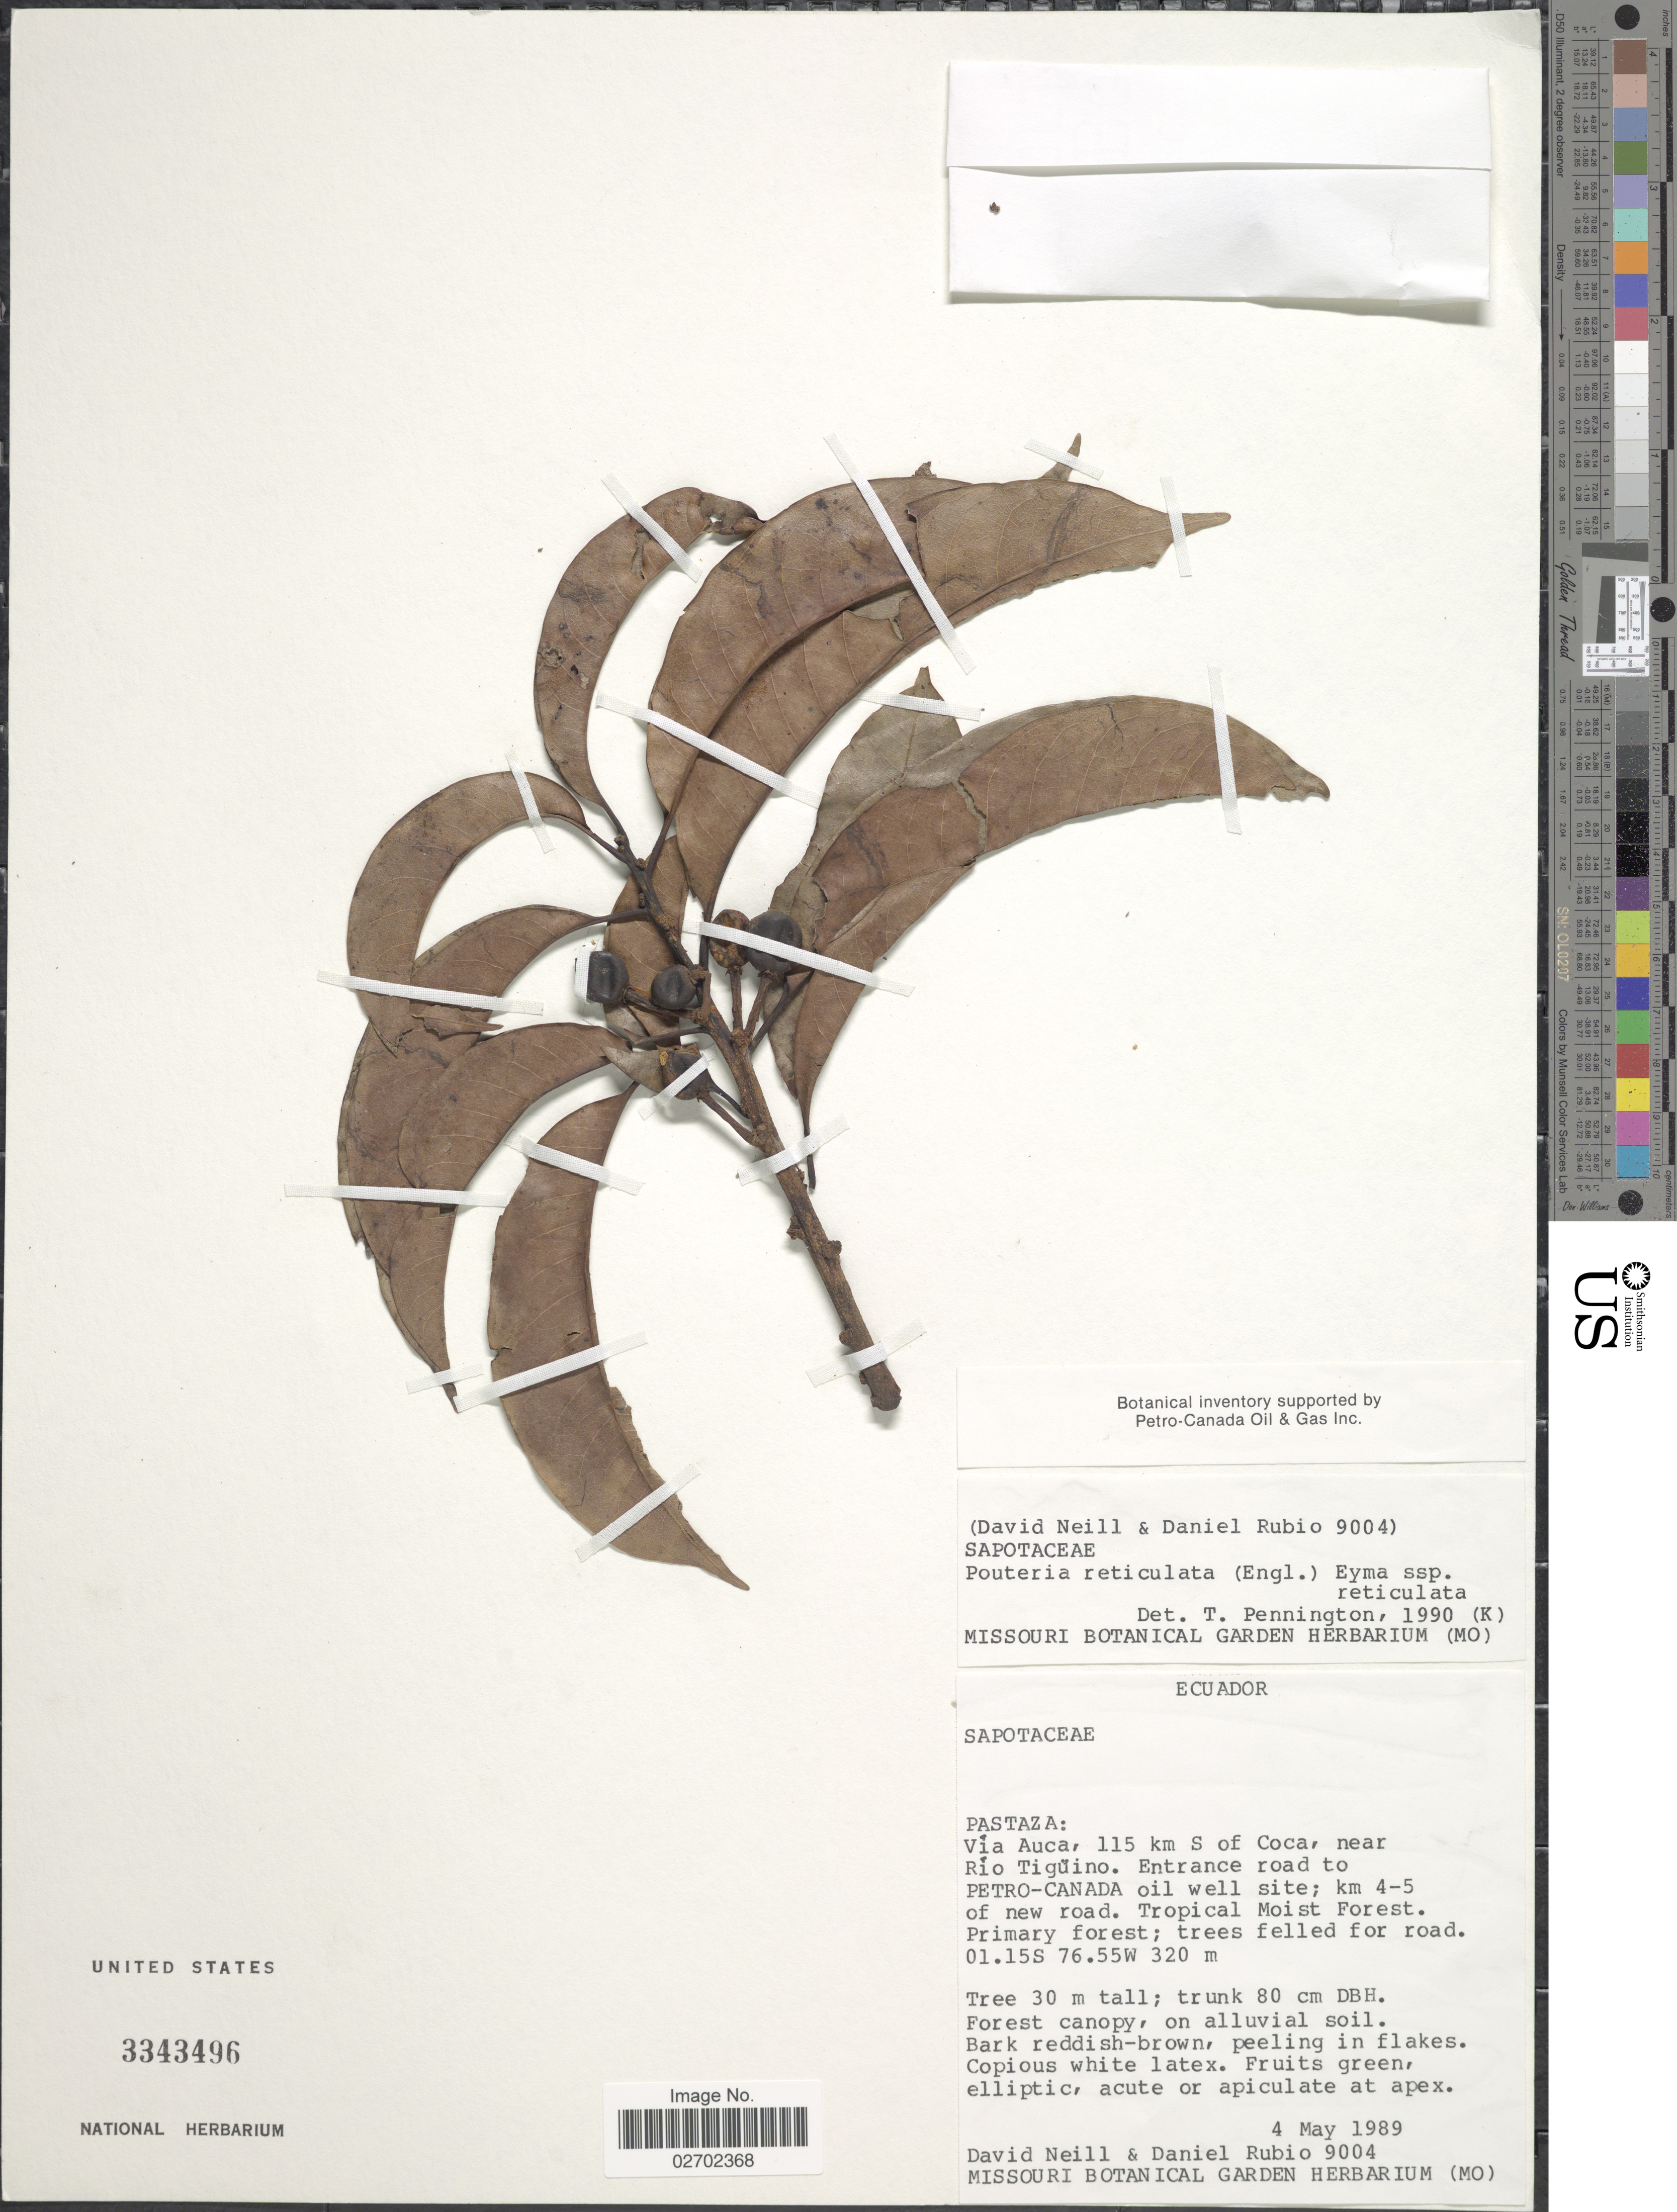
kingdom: Plantae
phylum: Tracheophyta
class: Magnoliopsida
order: Ericales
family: Sapotaceae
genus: Pouteria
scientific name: Pouteria reticulata subsp. reticulata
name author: (Engl.) Eyma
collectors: D. Neill & D. Rubio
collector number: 9004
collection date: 1989-05-04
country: Ecuador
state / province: Pastaza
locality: Vía Auca, 115 km S of Coca, near Río Tiguino. Entrance road to Petro-Canada oil well site; km 4-5 of new road.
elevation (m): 320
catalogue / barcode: US 3343496